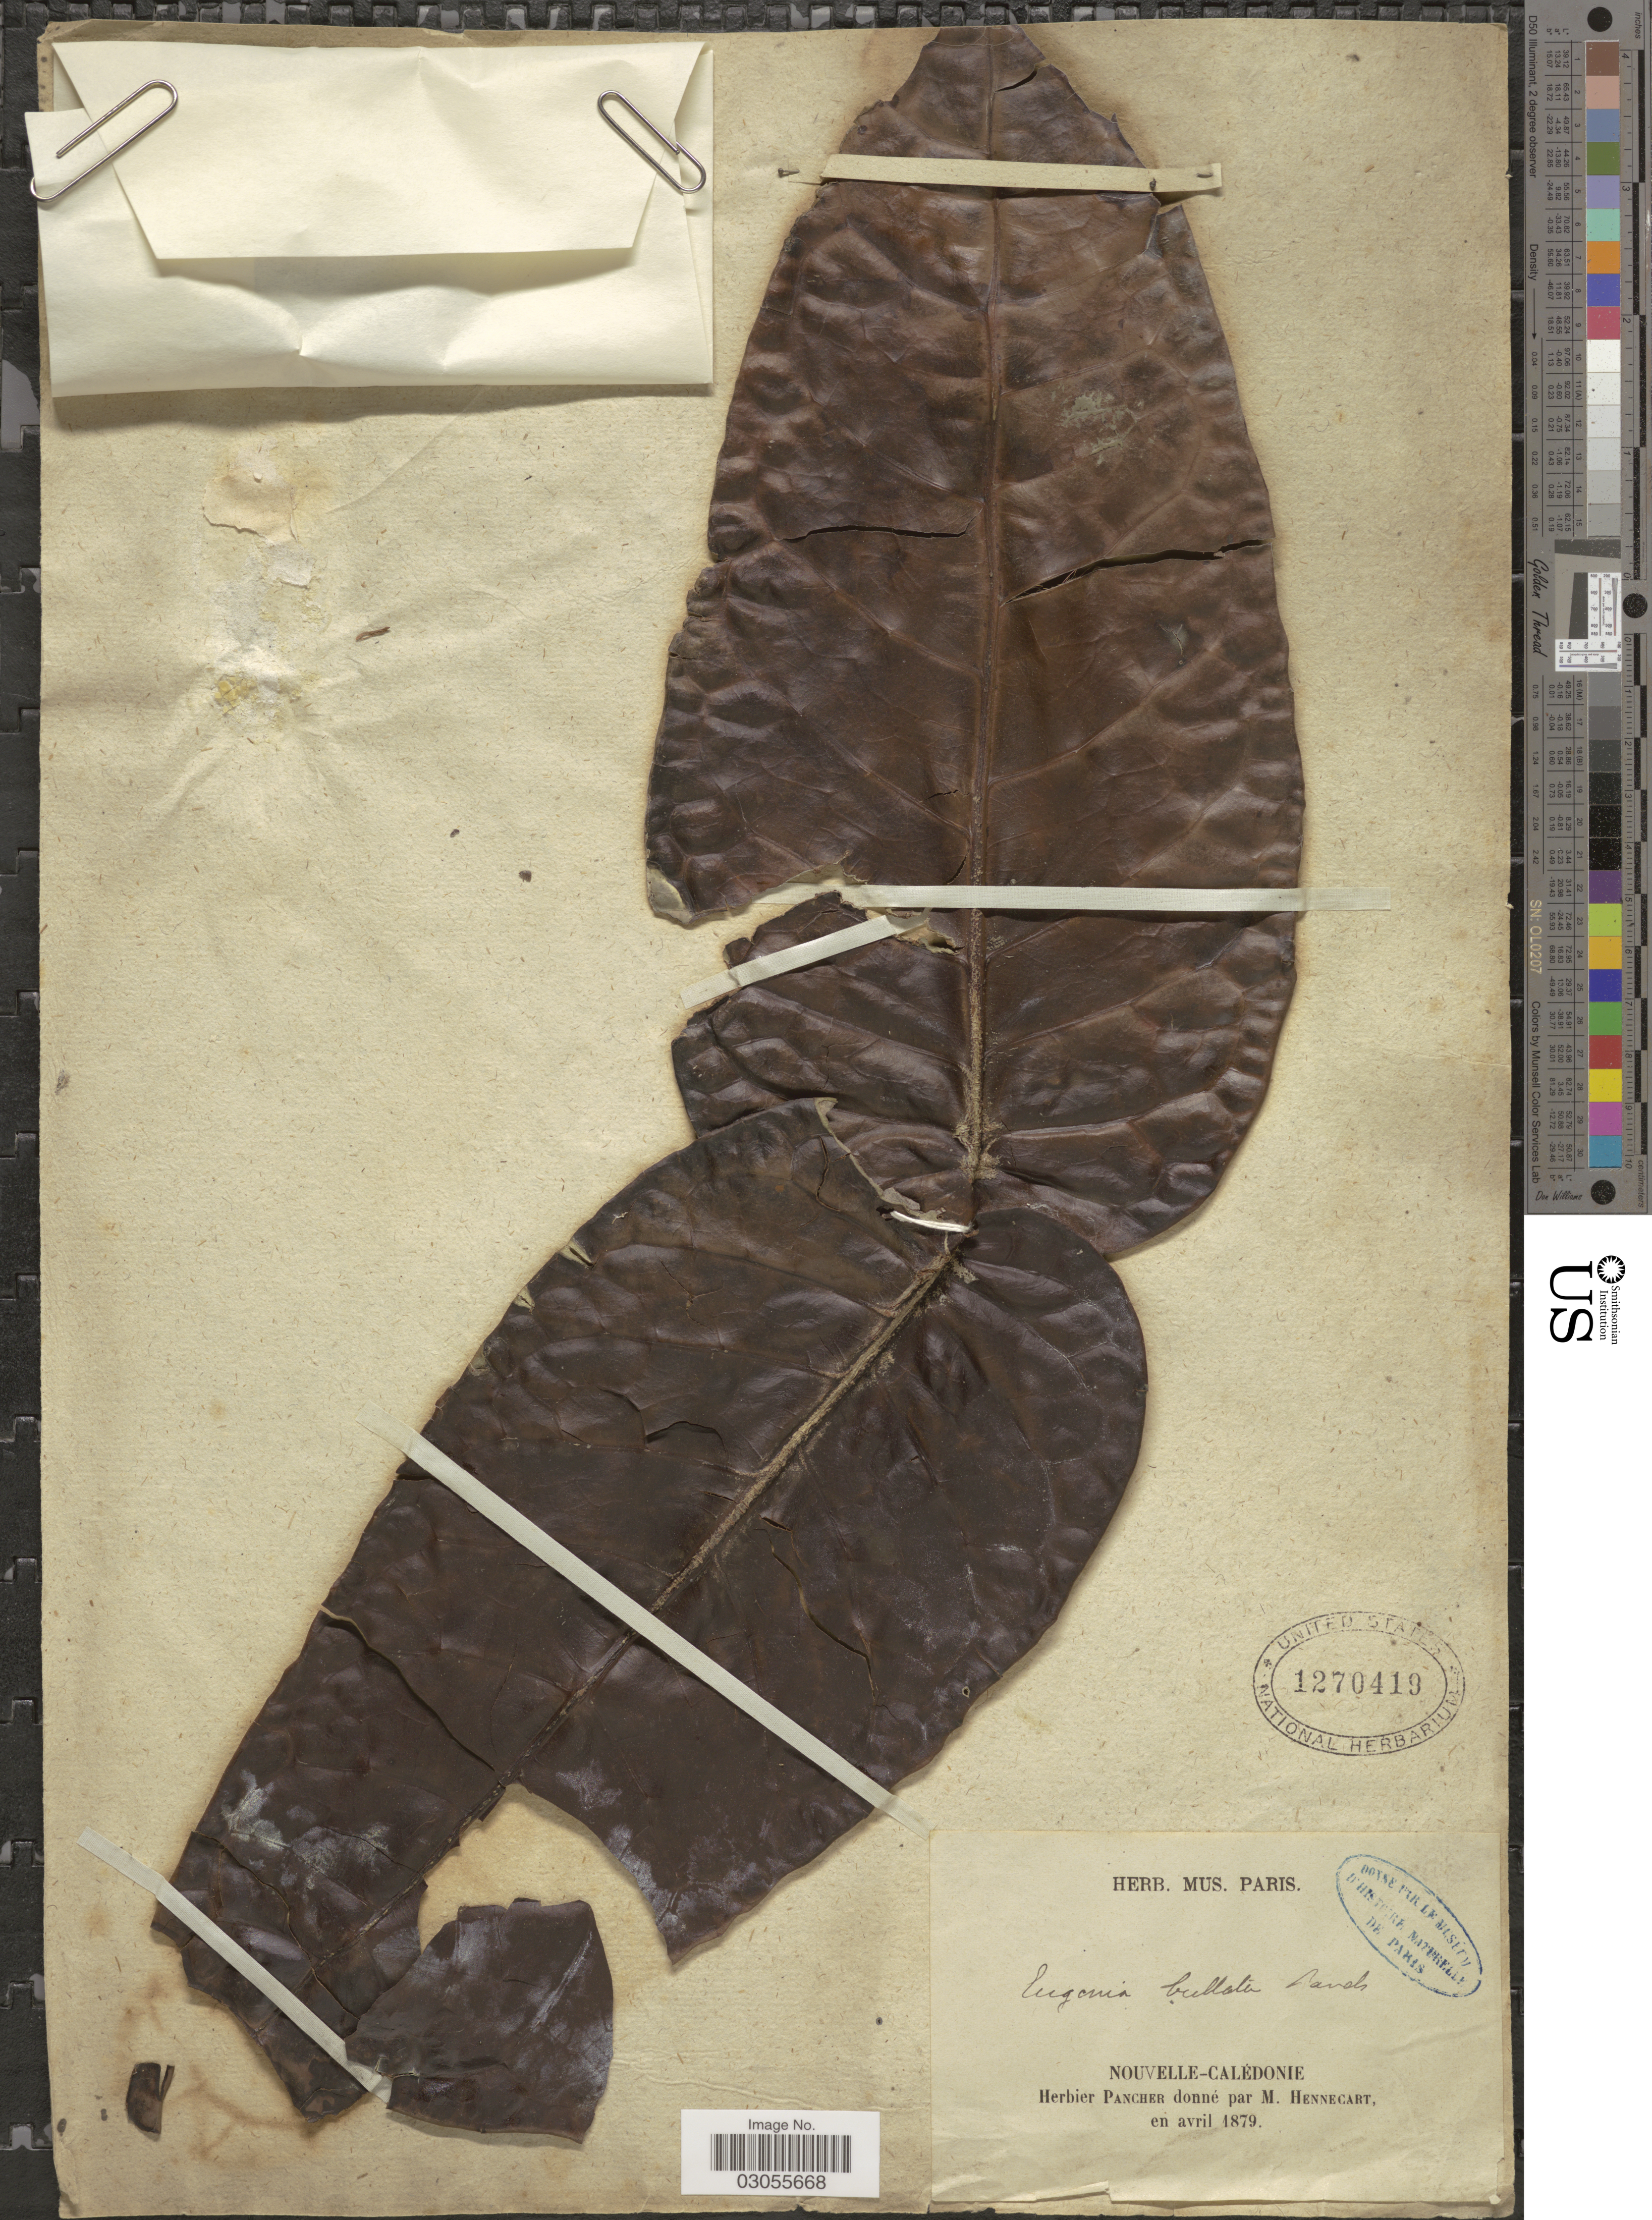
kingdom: Plantae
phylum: Tracheophyta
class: Magnoliopsida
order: Myrtales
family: Myrtaceae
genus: Eugenia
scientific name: Eugenia bullata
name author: Pancher ex Guillaumin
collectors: M. Hennecart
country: New Caledonia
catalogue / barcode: US 1270419